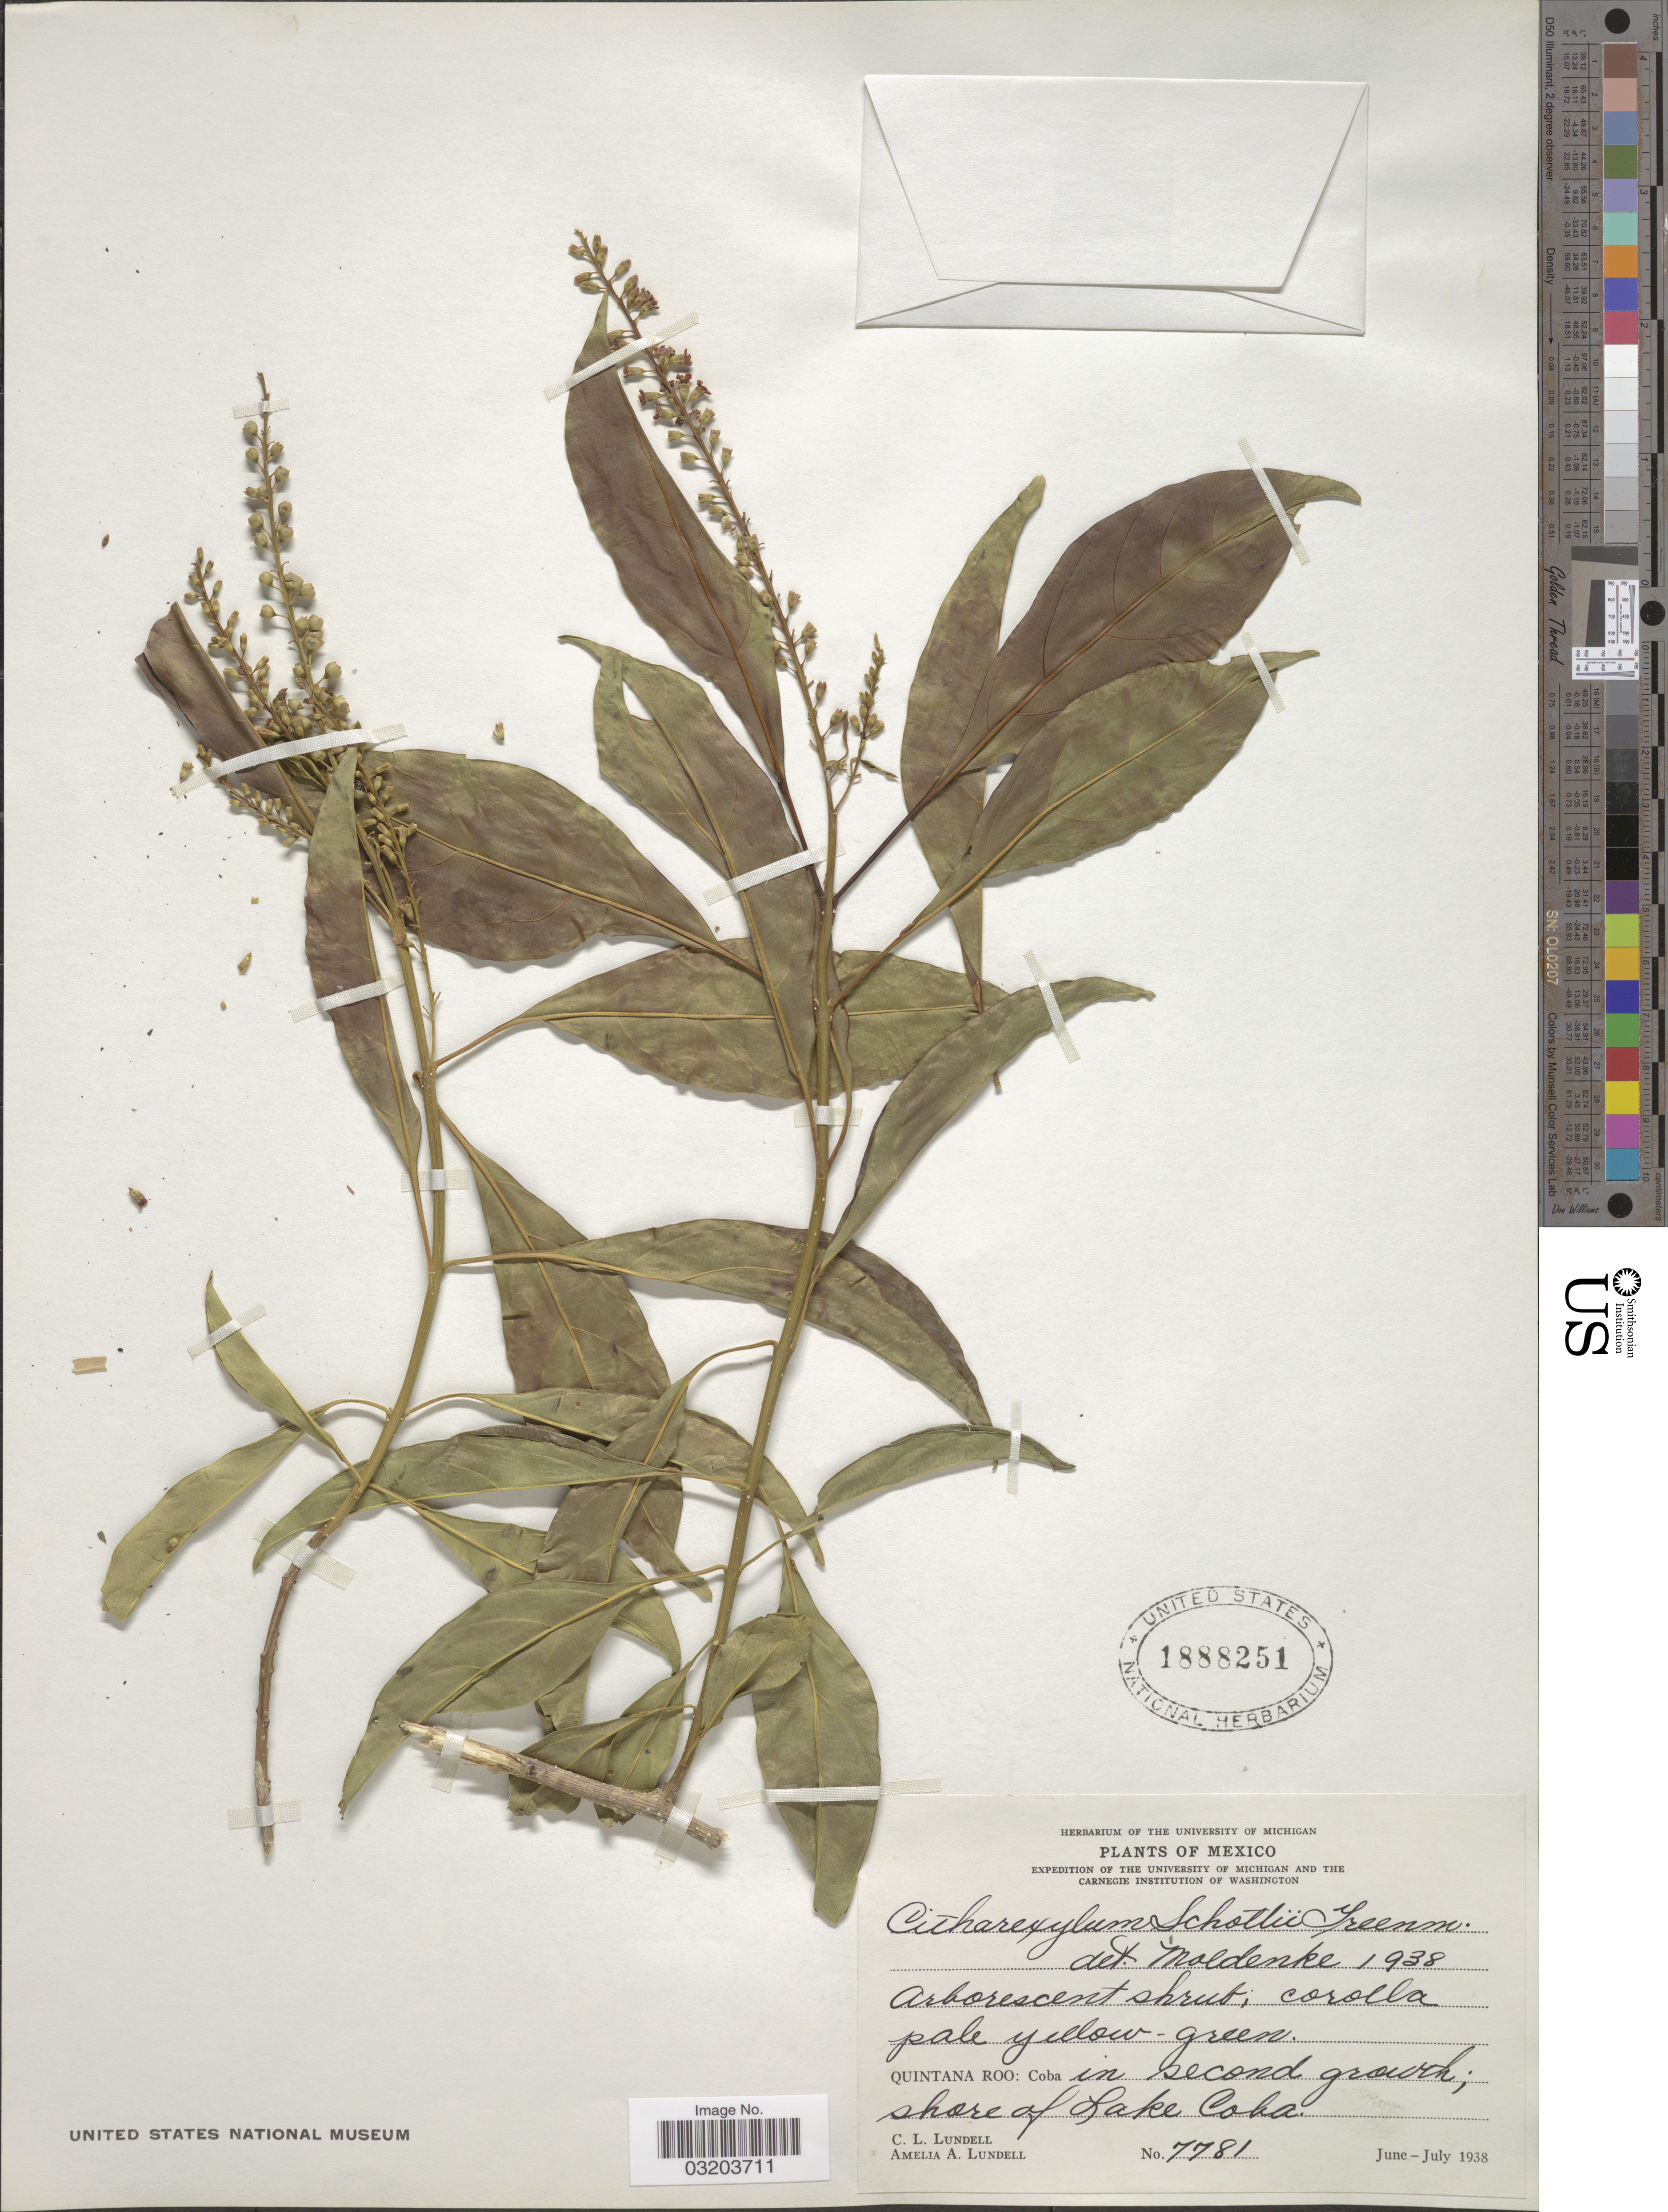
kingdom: Plantae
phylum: Tracheophyta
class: Magnoliopsida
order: Lamiales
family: Verbenaceae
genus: Citharexylum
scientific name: Citharexylum schottii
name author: Greenm.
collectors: C. L. Lundell & A. A. Lundell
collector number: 7781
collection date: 1938-06/1938-07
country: Mexico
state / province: Quintana Roo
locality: Coba; shore of Lake Coka.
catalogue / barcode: US 1888251